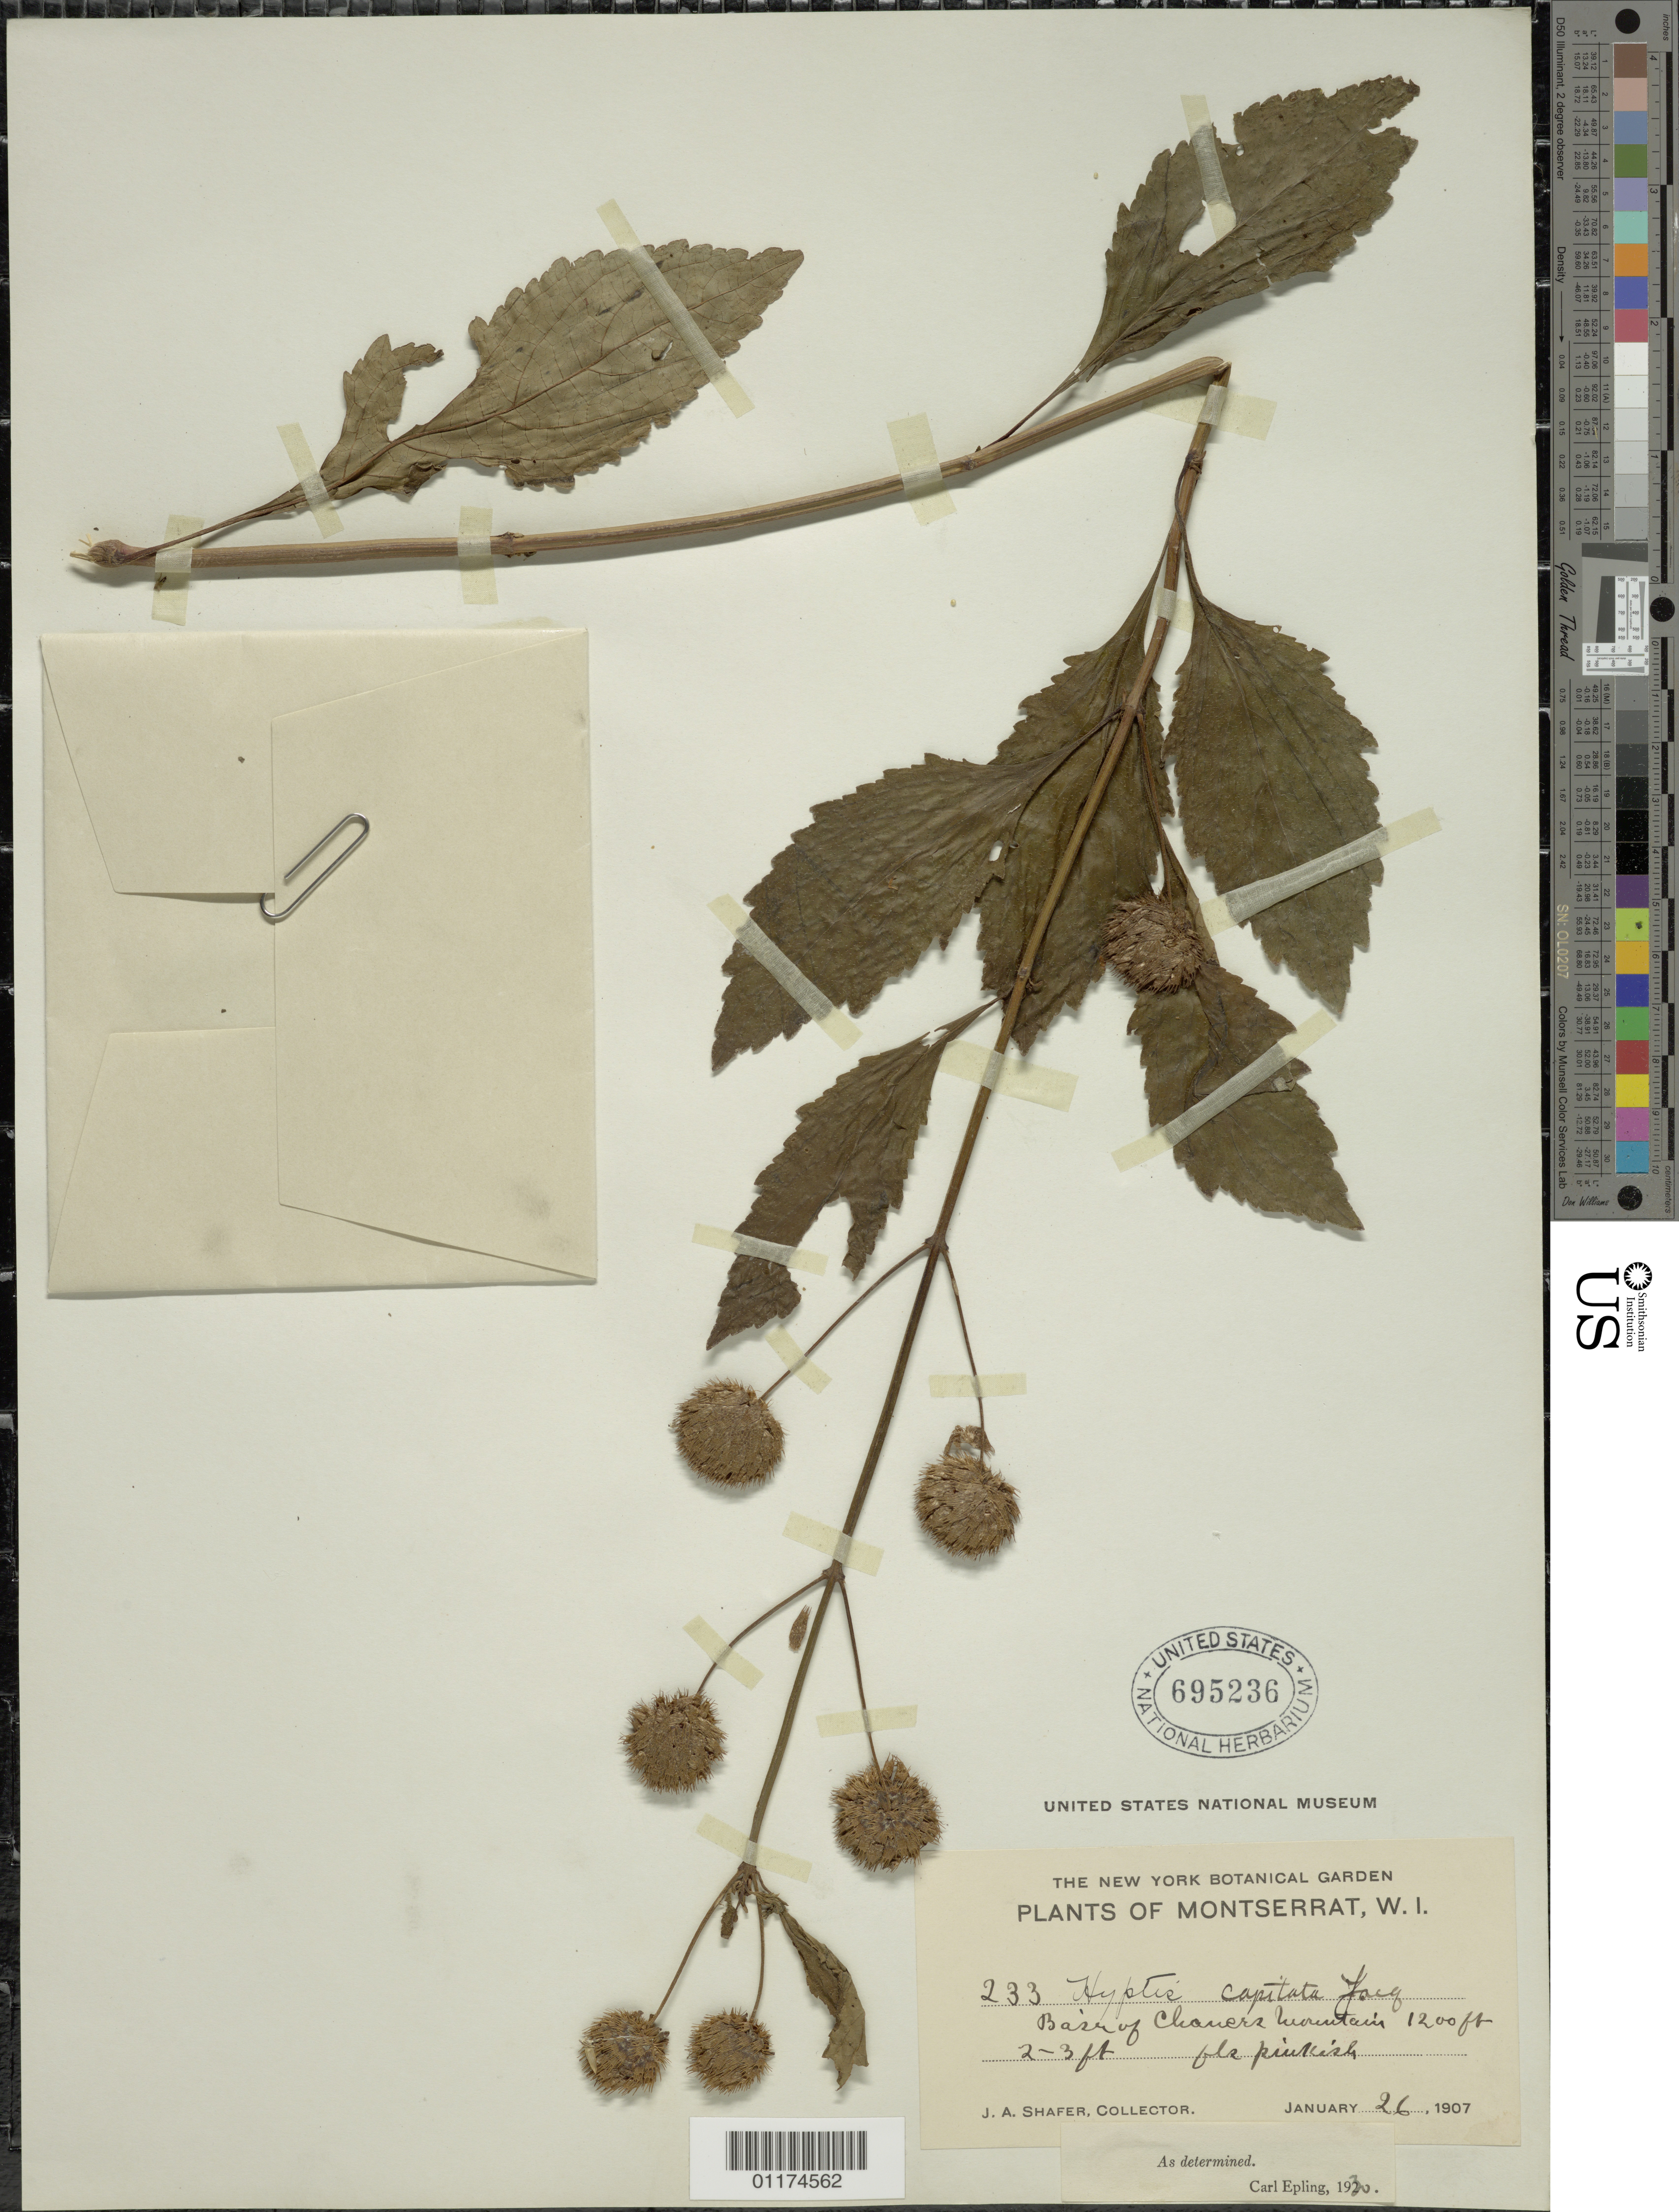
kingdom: Plantae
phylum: Tracheophyta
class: Magnoliopsida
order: Lamiales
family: Lamiaceae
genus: Hyptis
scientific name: Hyptis capitata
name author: Jacq.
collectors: J. A. Shafer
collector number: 233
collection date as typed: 26 Jan 1907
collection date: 1907-01-26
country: Montserrat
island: Montserrat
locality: Base of Chavers Mountain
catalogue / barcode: US 695236